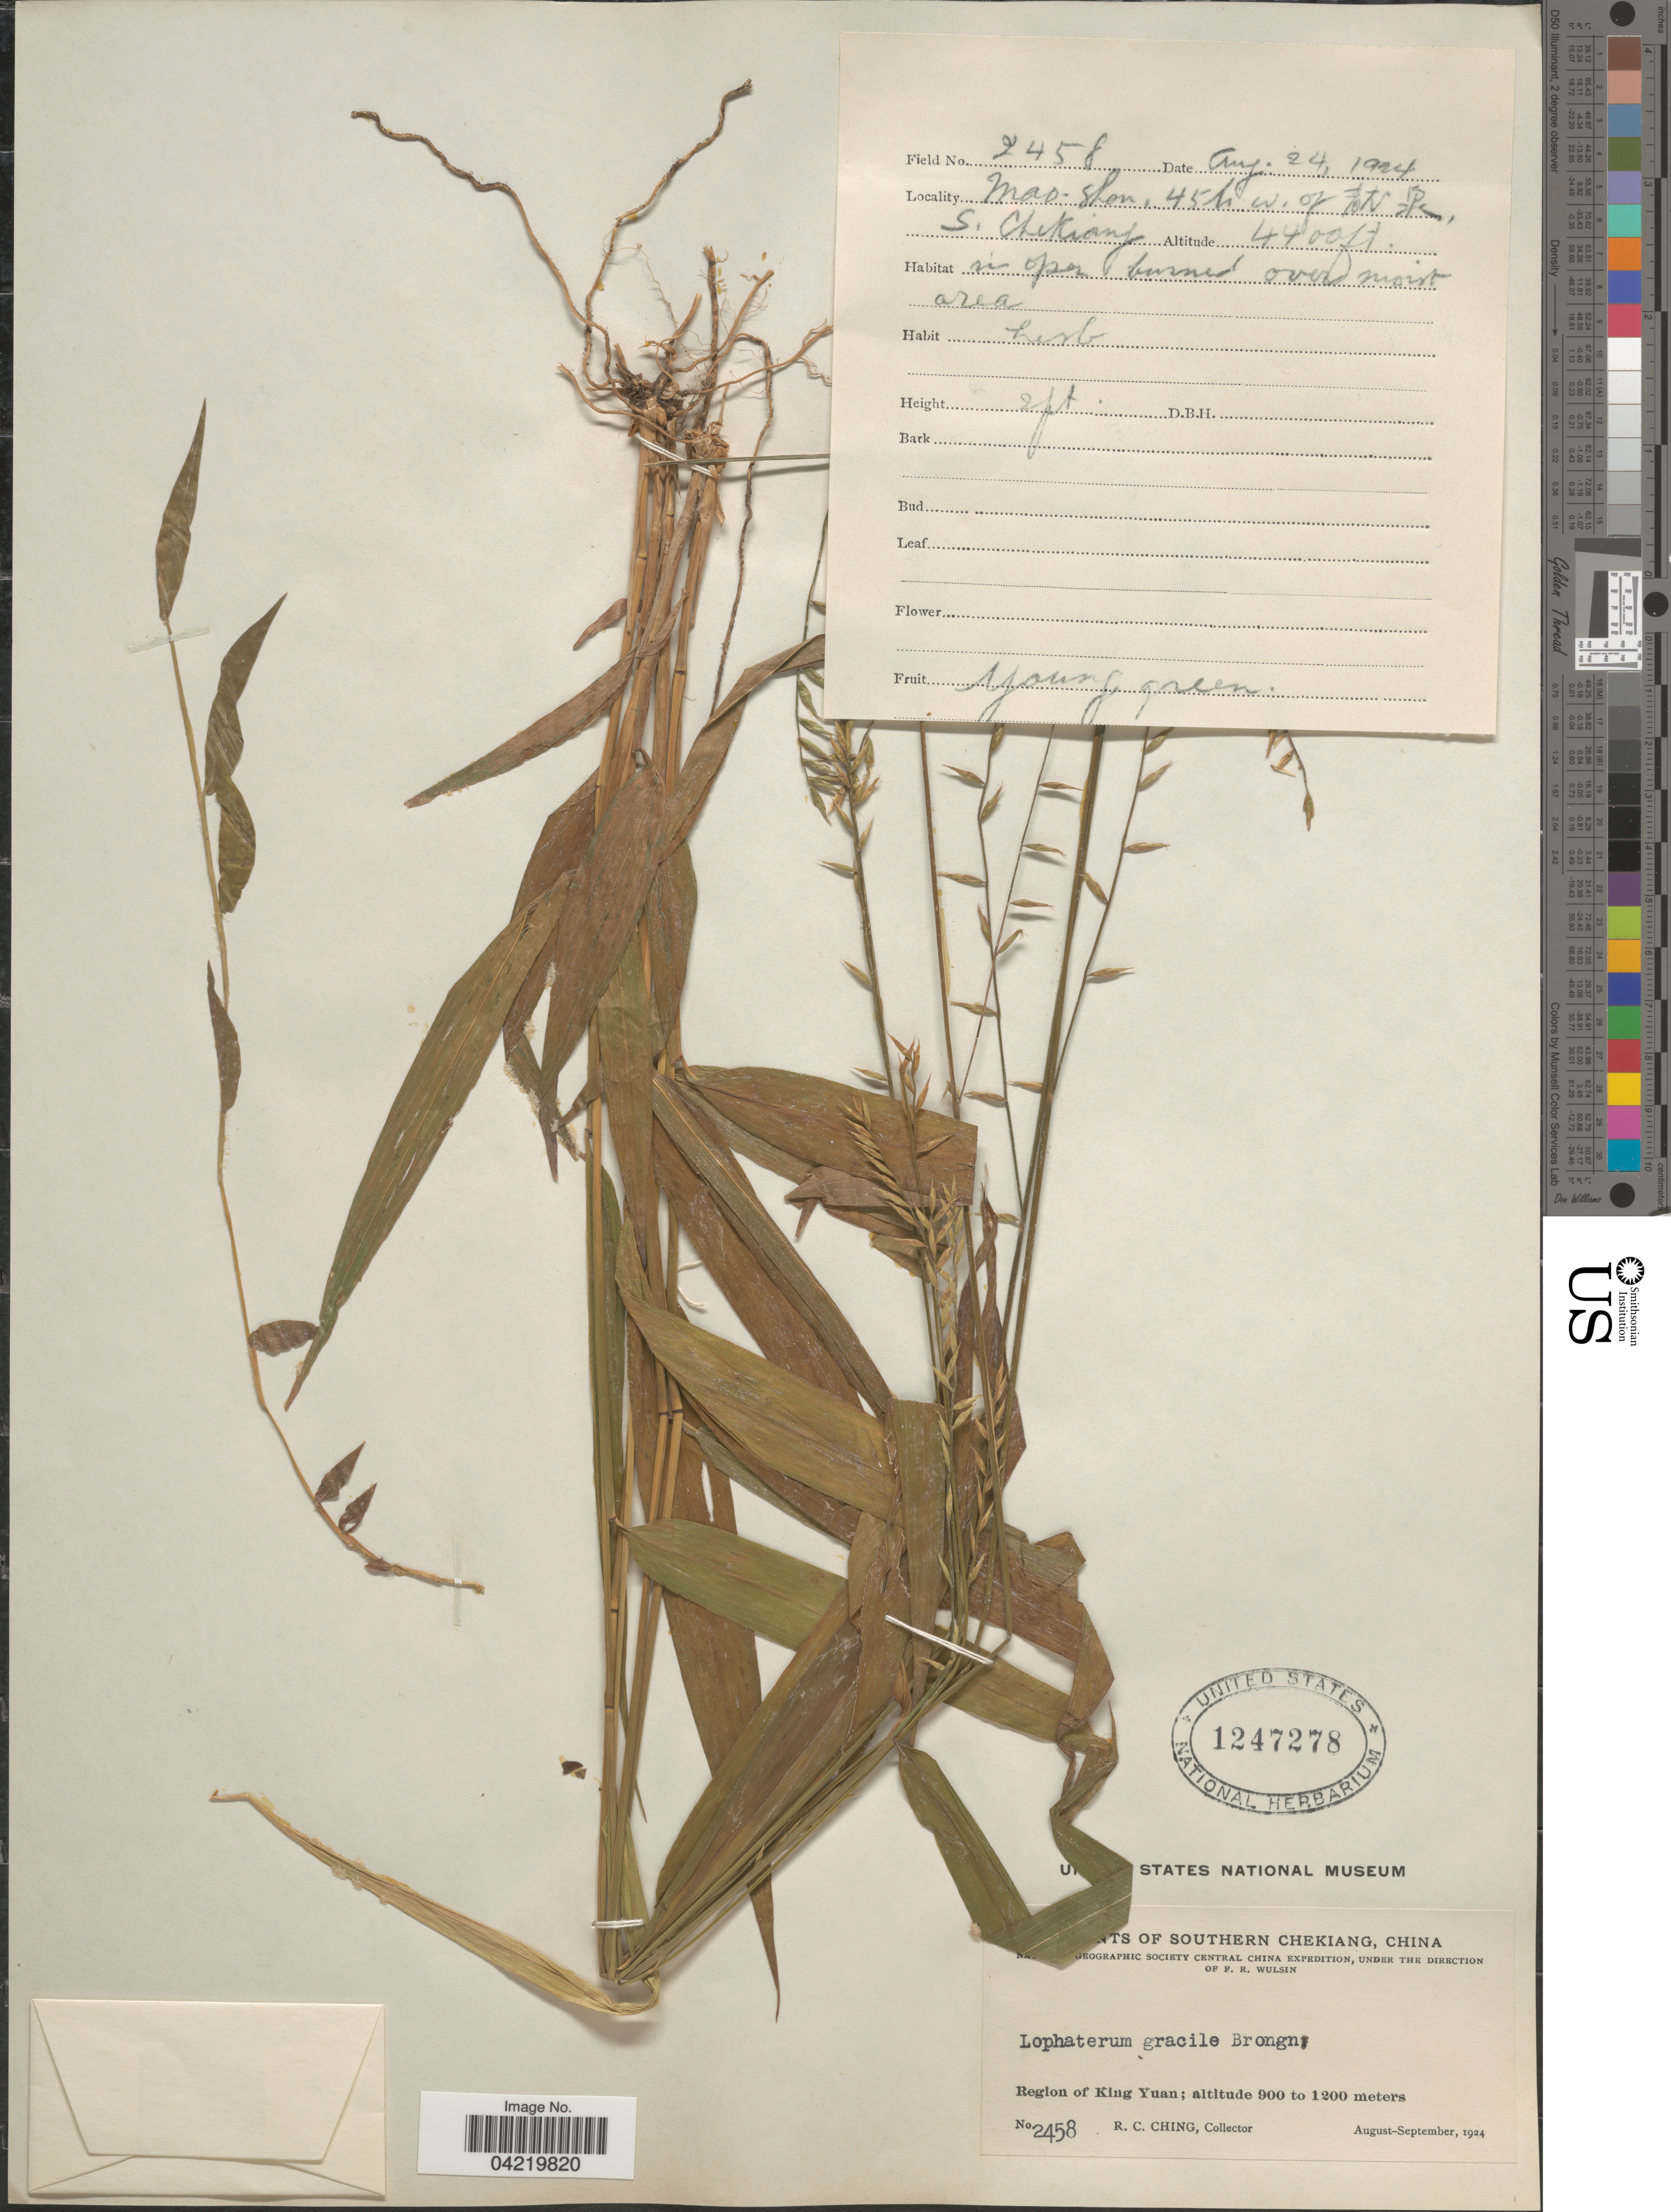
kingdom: Plantae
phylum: Tracheophyta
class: Liliopsida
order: Poales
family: Poaceae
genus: Lophatherum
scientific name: Lophatherum gracile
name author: Brongn.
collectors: R. C. Ching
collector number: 2458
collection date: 1924-08-24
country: China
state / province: Zhejiang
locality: Southern Chekiang. [illegible te[Foreign script]t] Geographic Society Central China E[Foreign script]pedition. Region of King Yuan. Mao-shon, 45 li w. of [Foreign script] S. Chekiang.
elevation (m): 1341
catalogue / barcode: US 1247278